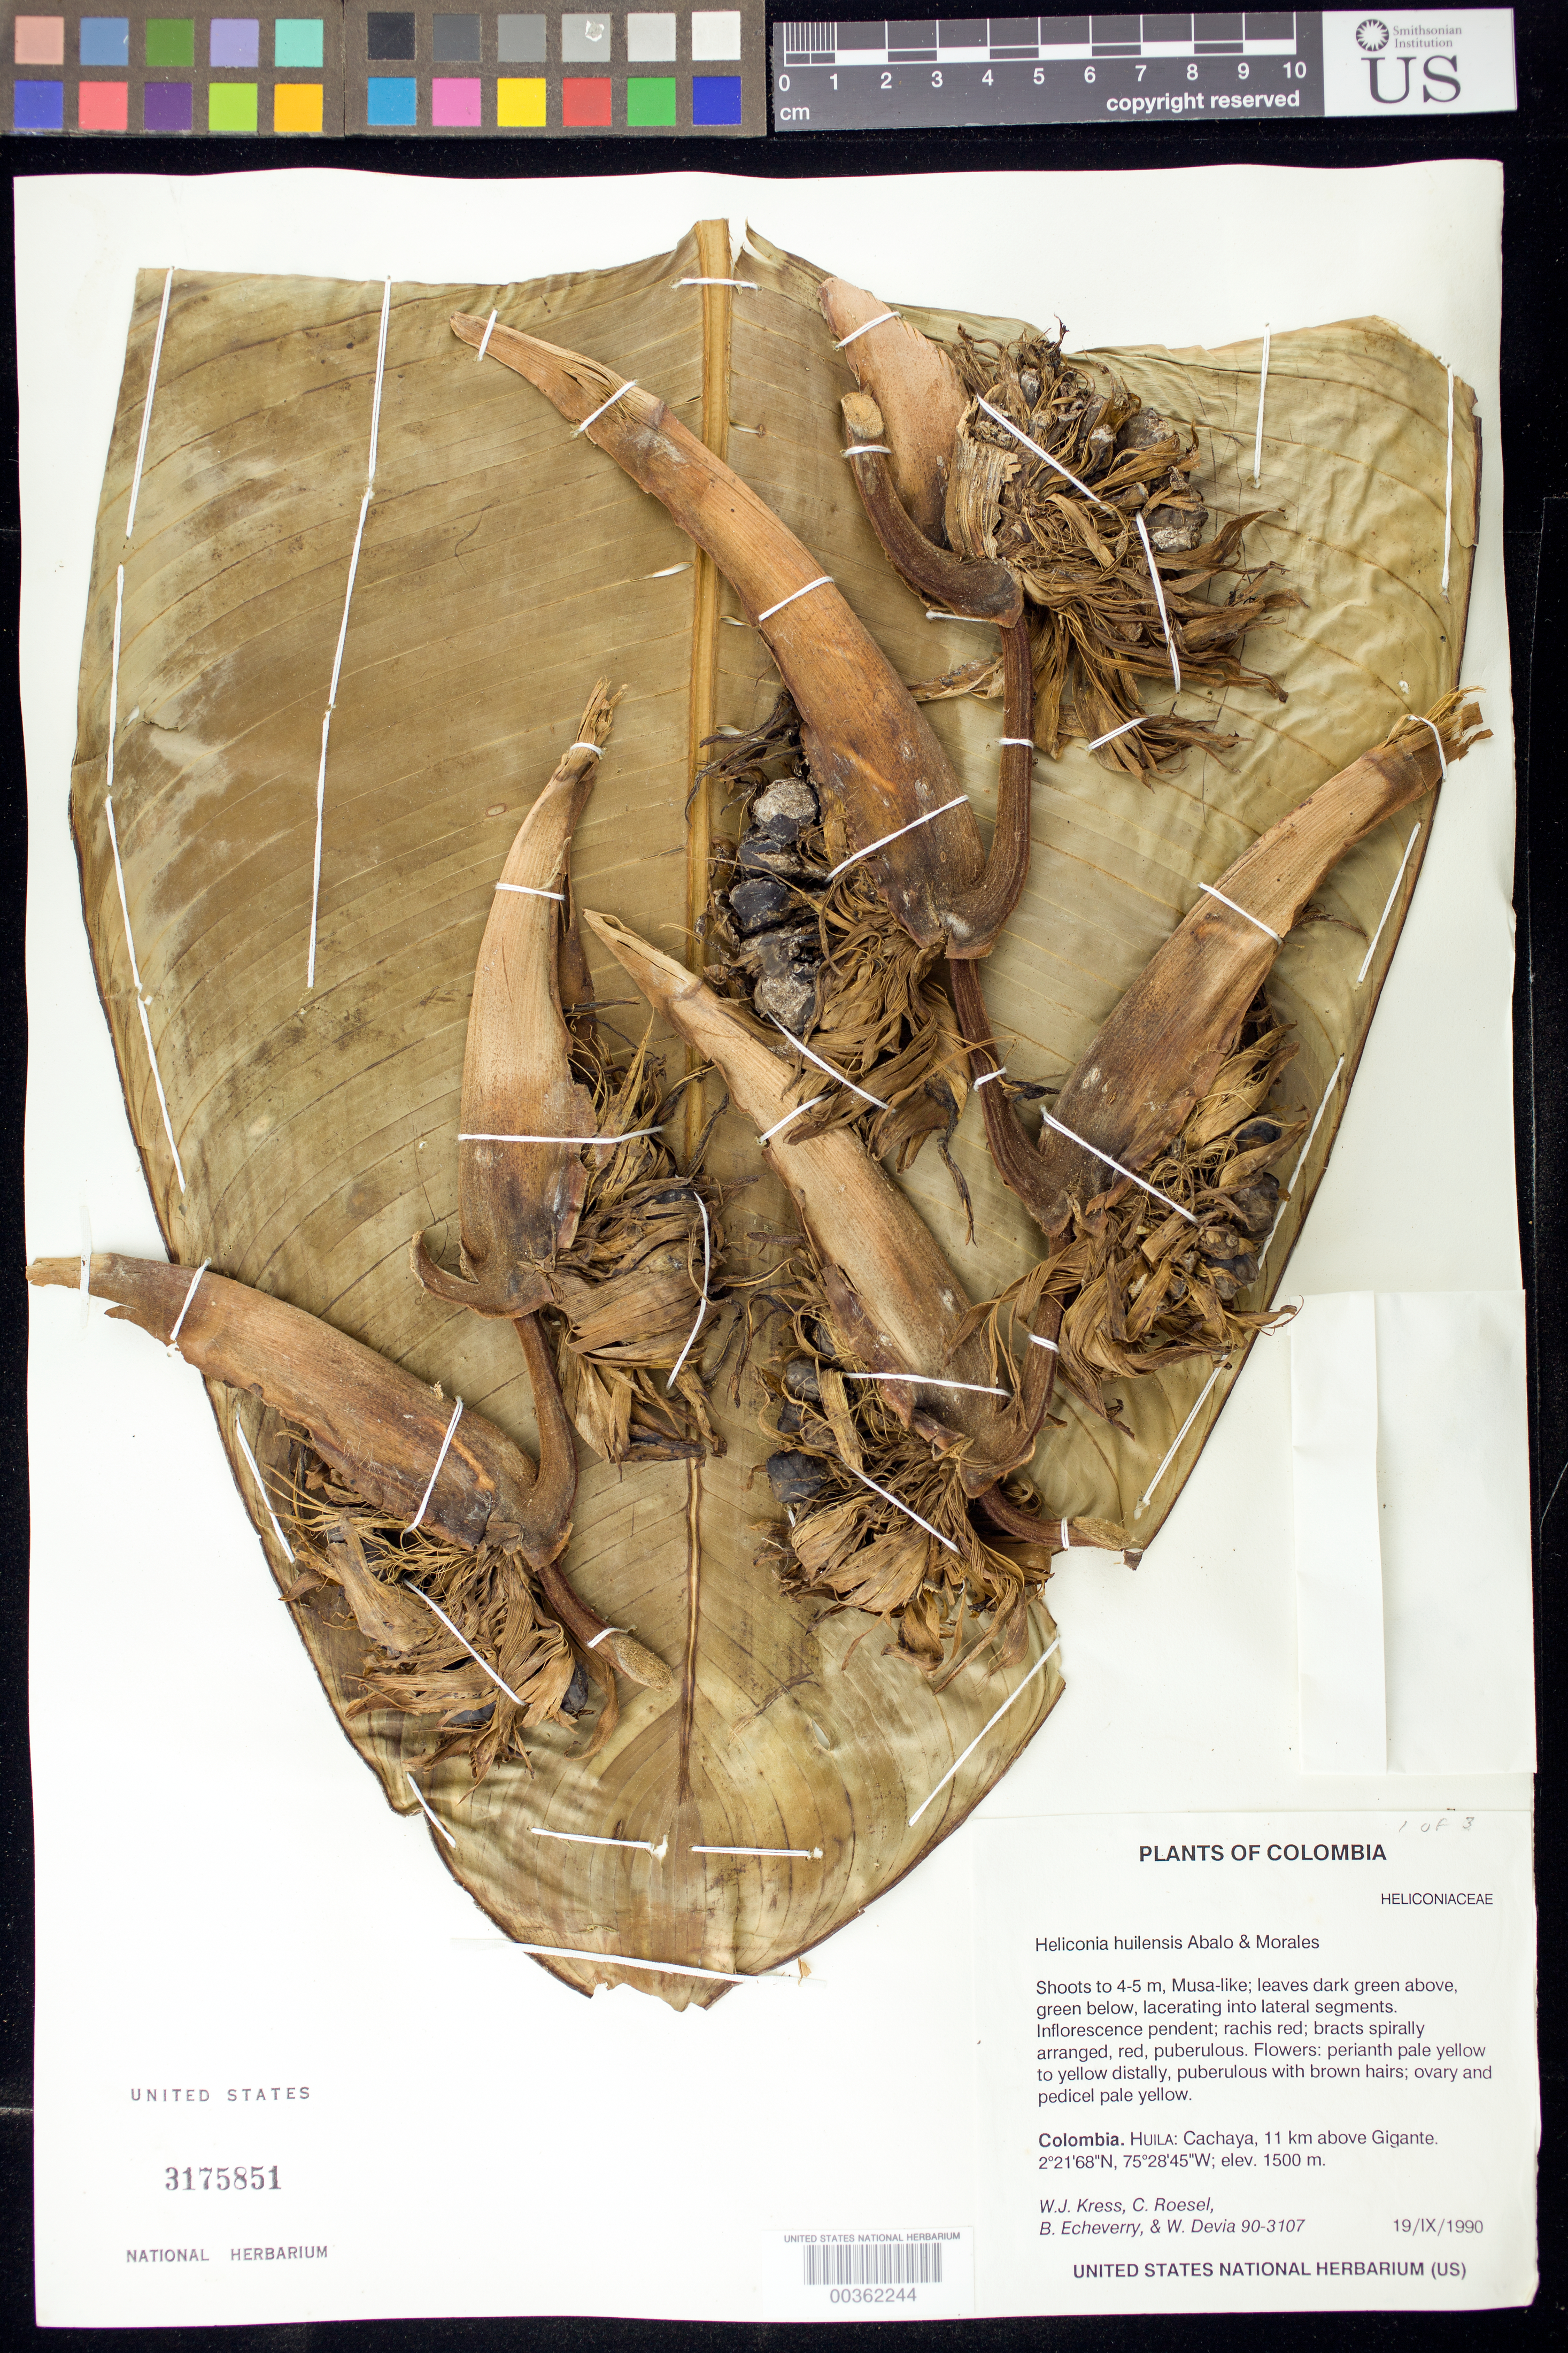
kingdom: Plantae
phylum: Tracheophyta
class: Liliopsida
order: Zingiberales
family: Heliconiaceae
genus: Heliconia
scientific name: Heliconia huilensis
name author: Abalo & G. Morales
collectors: W. J. Kress, C. S. Roesel, B. Echeverry & W. Devia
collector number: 90-3107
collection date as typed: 19 Sep 1990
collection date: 1990-09-19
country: Colombia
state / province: Huila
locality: Cachaya, 11 km above Gigante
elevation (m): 1500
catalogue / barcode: US 3175851